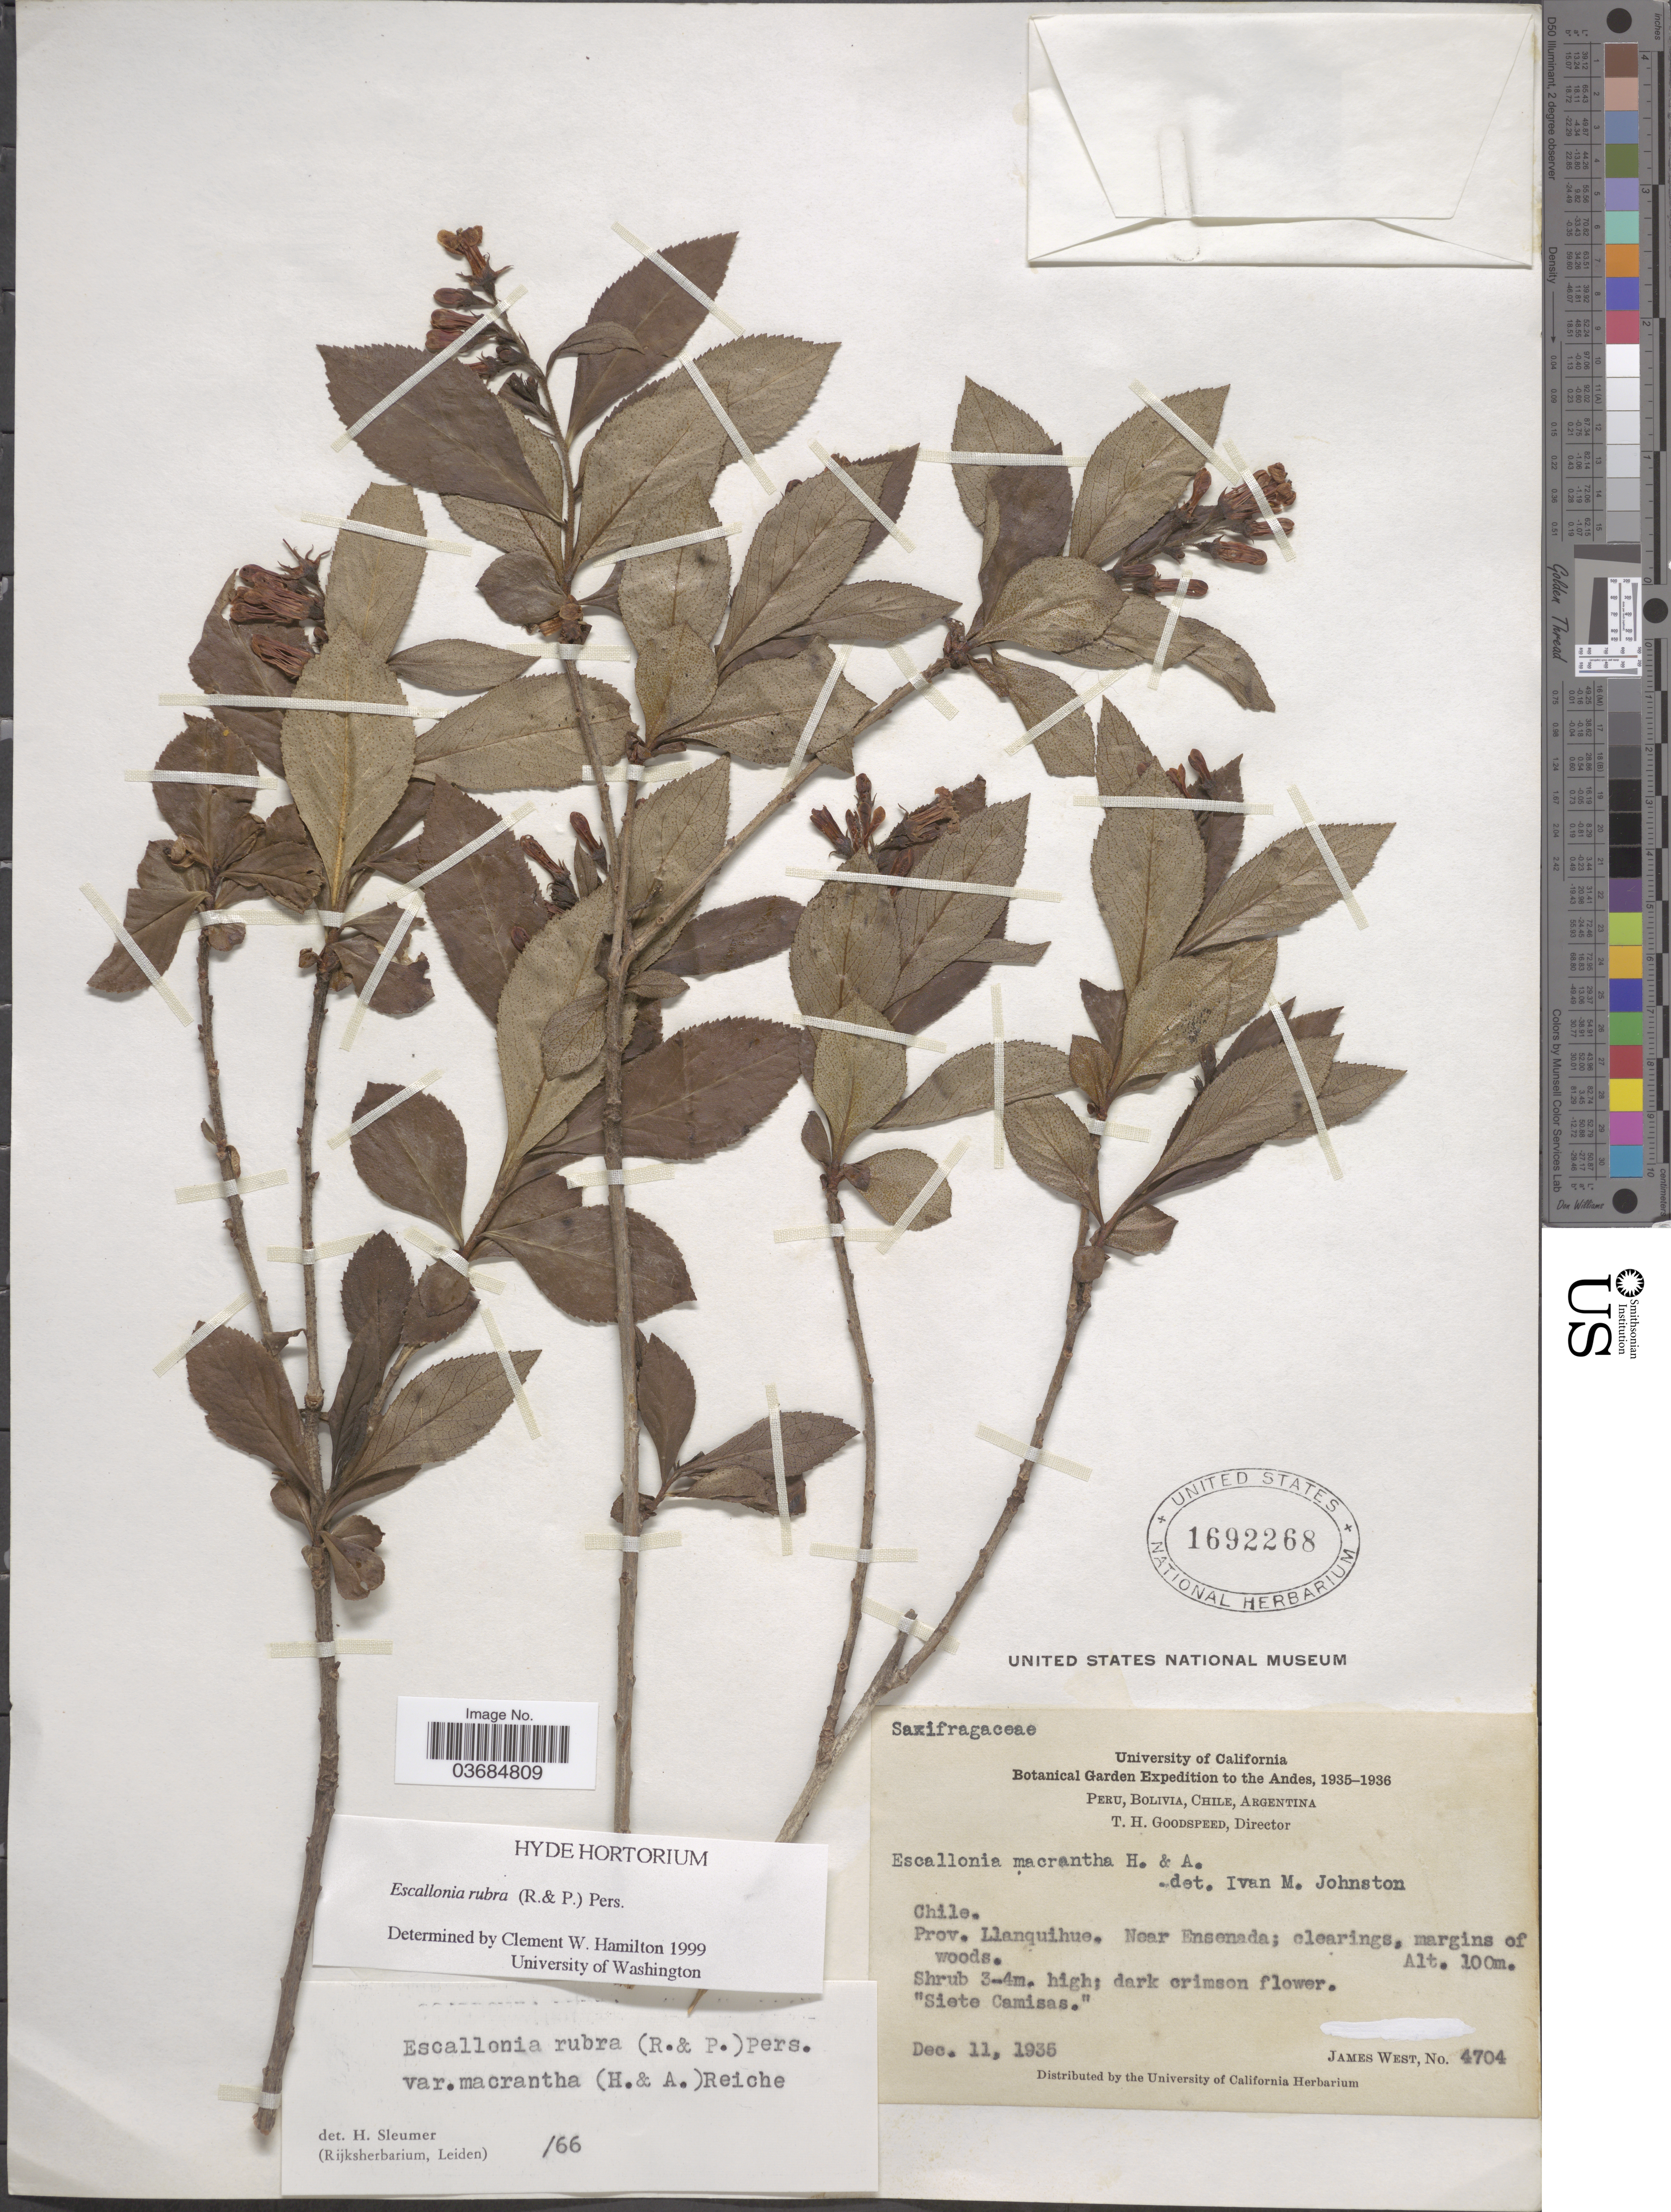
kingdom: Plantae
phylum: Tracheophyta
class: Magnoliopsida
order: Escalloniales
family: Escalloniaceae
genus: Escallonia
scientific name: Escallonia rubra var. rubra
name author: (Ruiz & Pav.) Pers.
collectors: J. West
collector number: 4704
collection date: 1935-12-11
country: Chile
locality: Botanical Garden Expedition to the Andes, 1935-1936. Prov. Llanquihue. Near Ensenada.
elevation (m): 100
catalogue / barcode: US 1692268